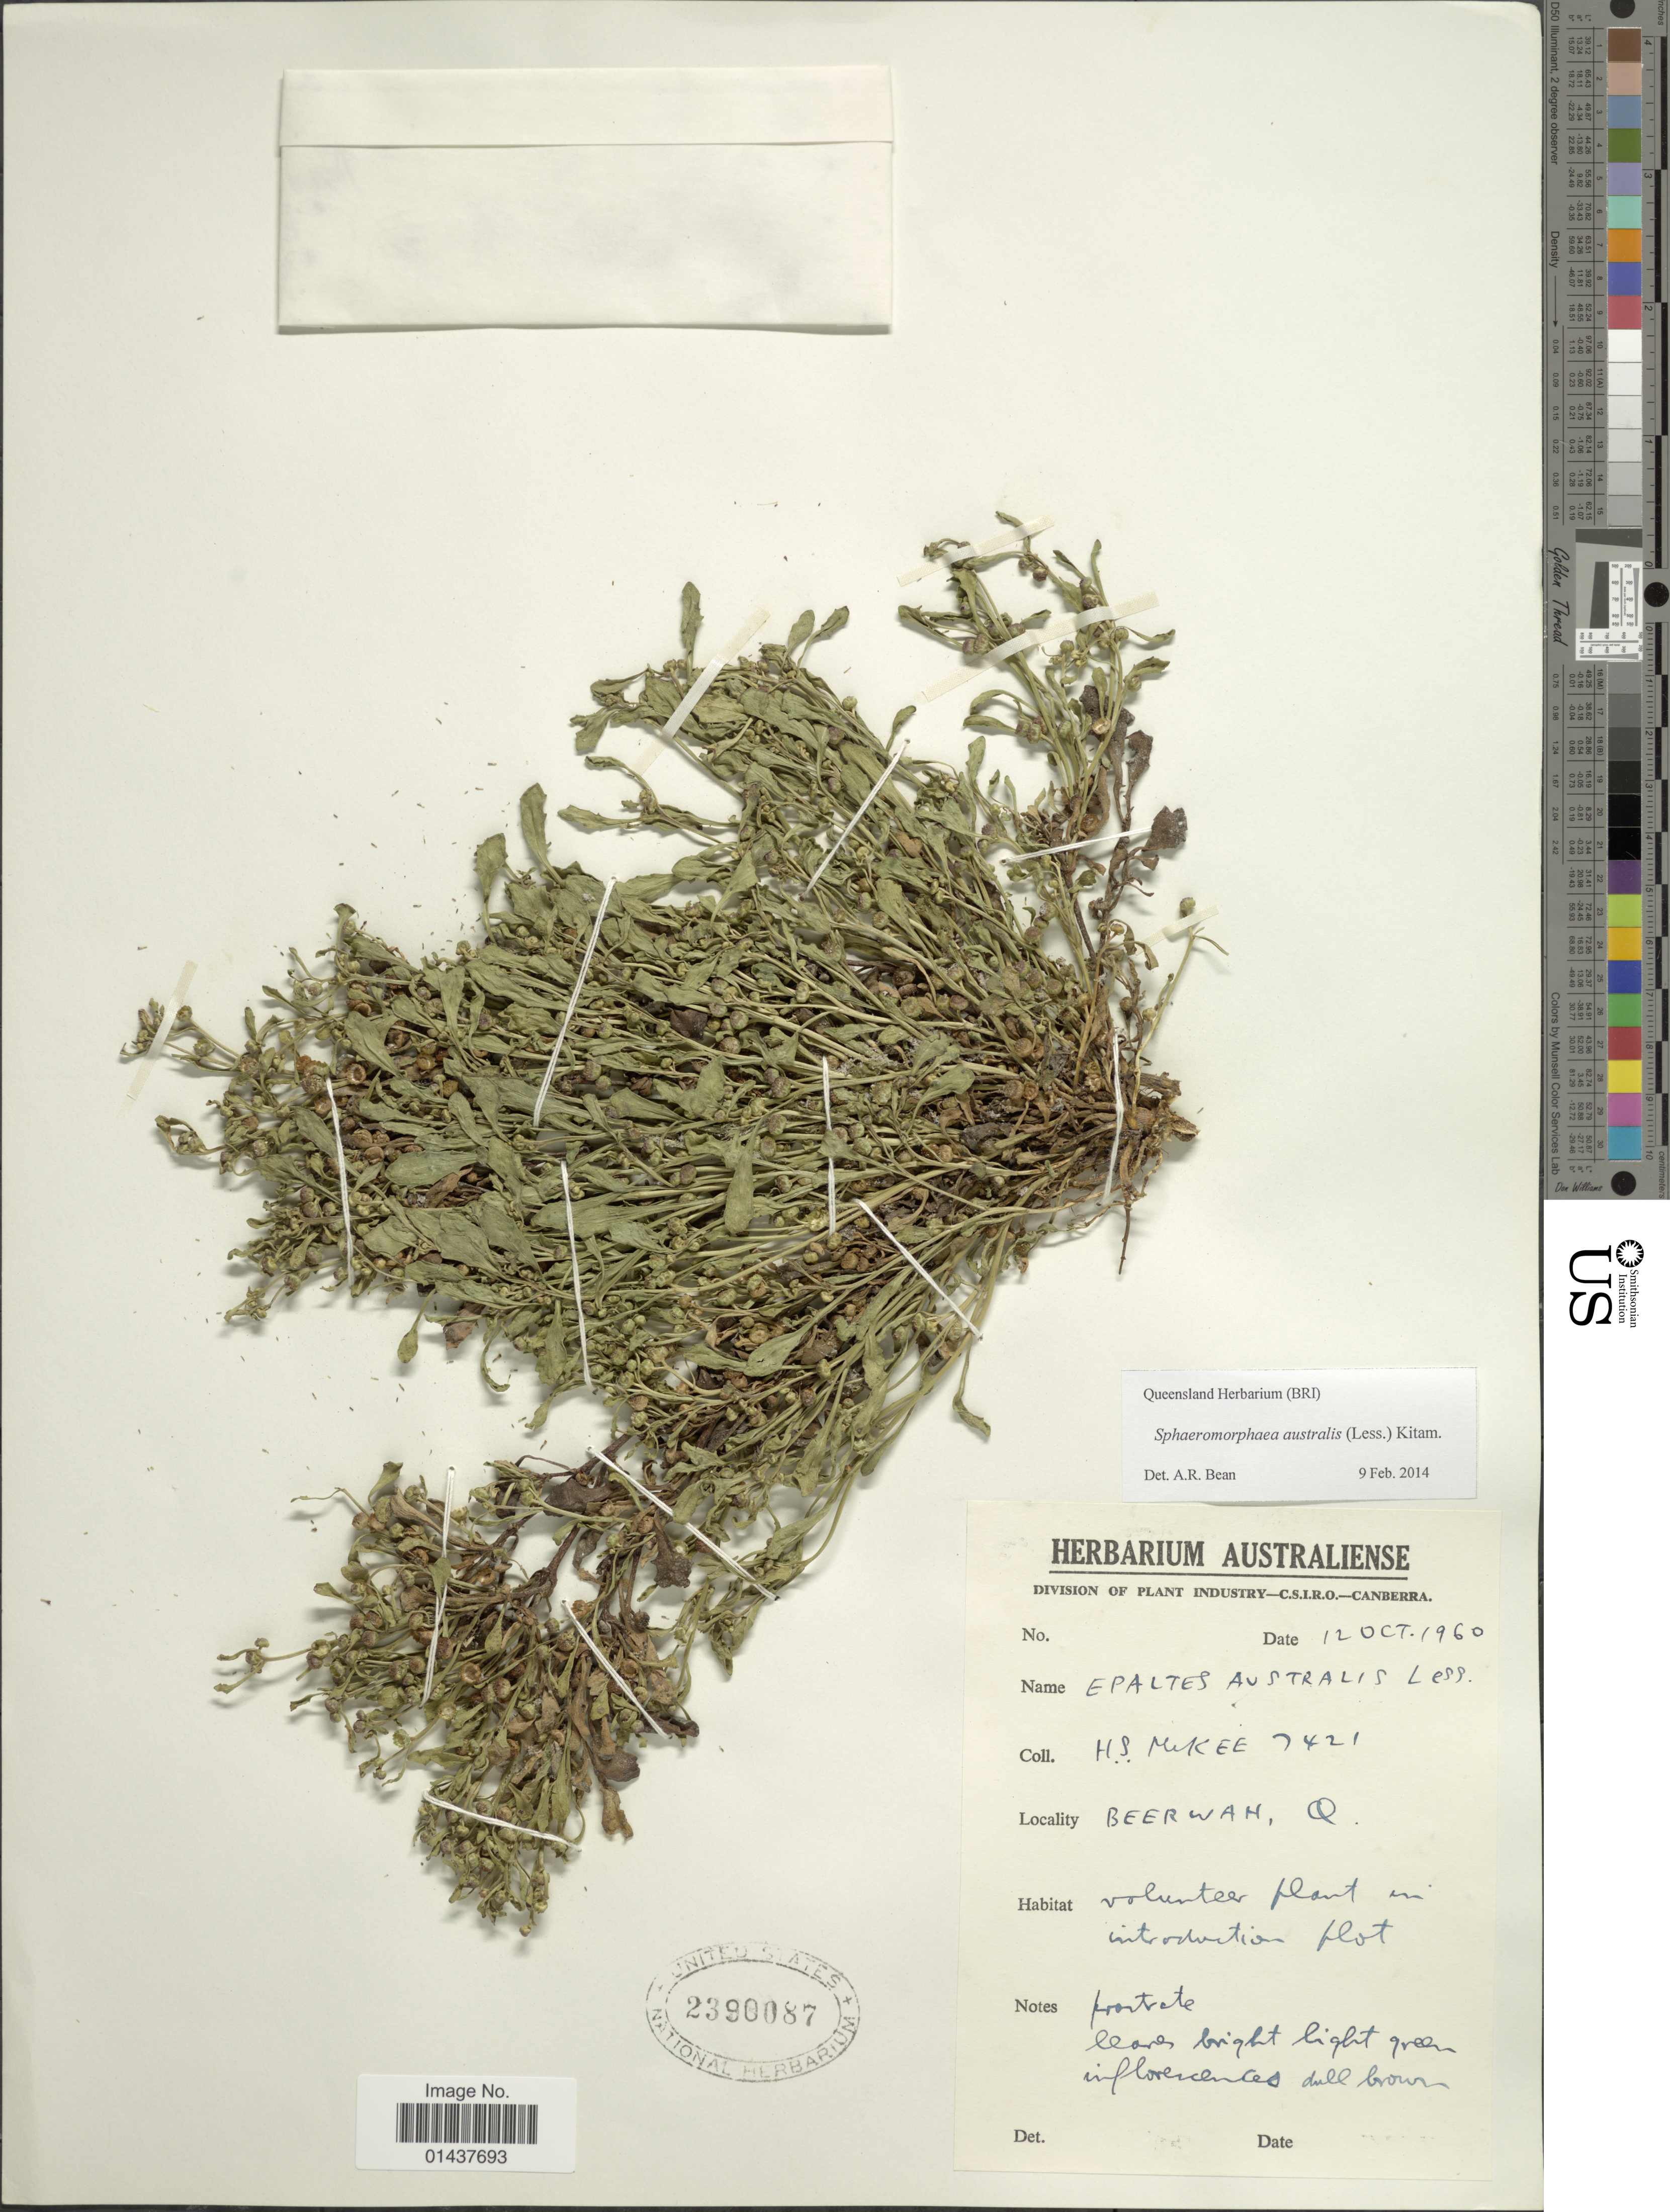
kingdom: Plantae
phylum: Tracheophyta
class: Magnoliopsida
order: Asterales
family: Asteraceae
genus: Sphaeromorphaea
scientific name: Sphaeromorphaea australis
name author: (Less.) Kitam.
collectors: H. S. McKee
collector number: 7421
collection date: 1960-10-12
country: Australia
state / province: Queensland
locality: Beerwah, Q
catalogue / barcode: US 2390087